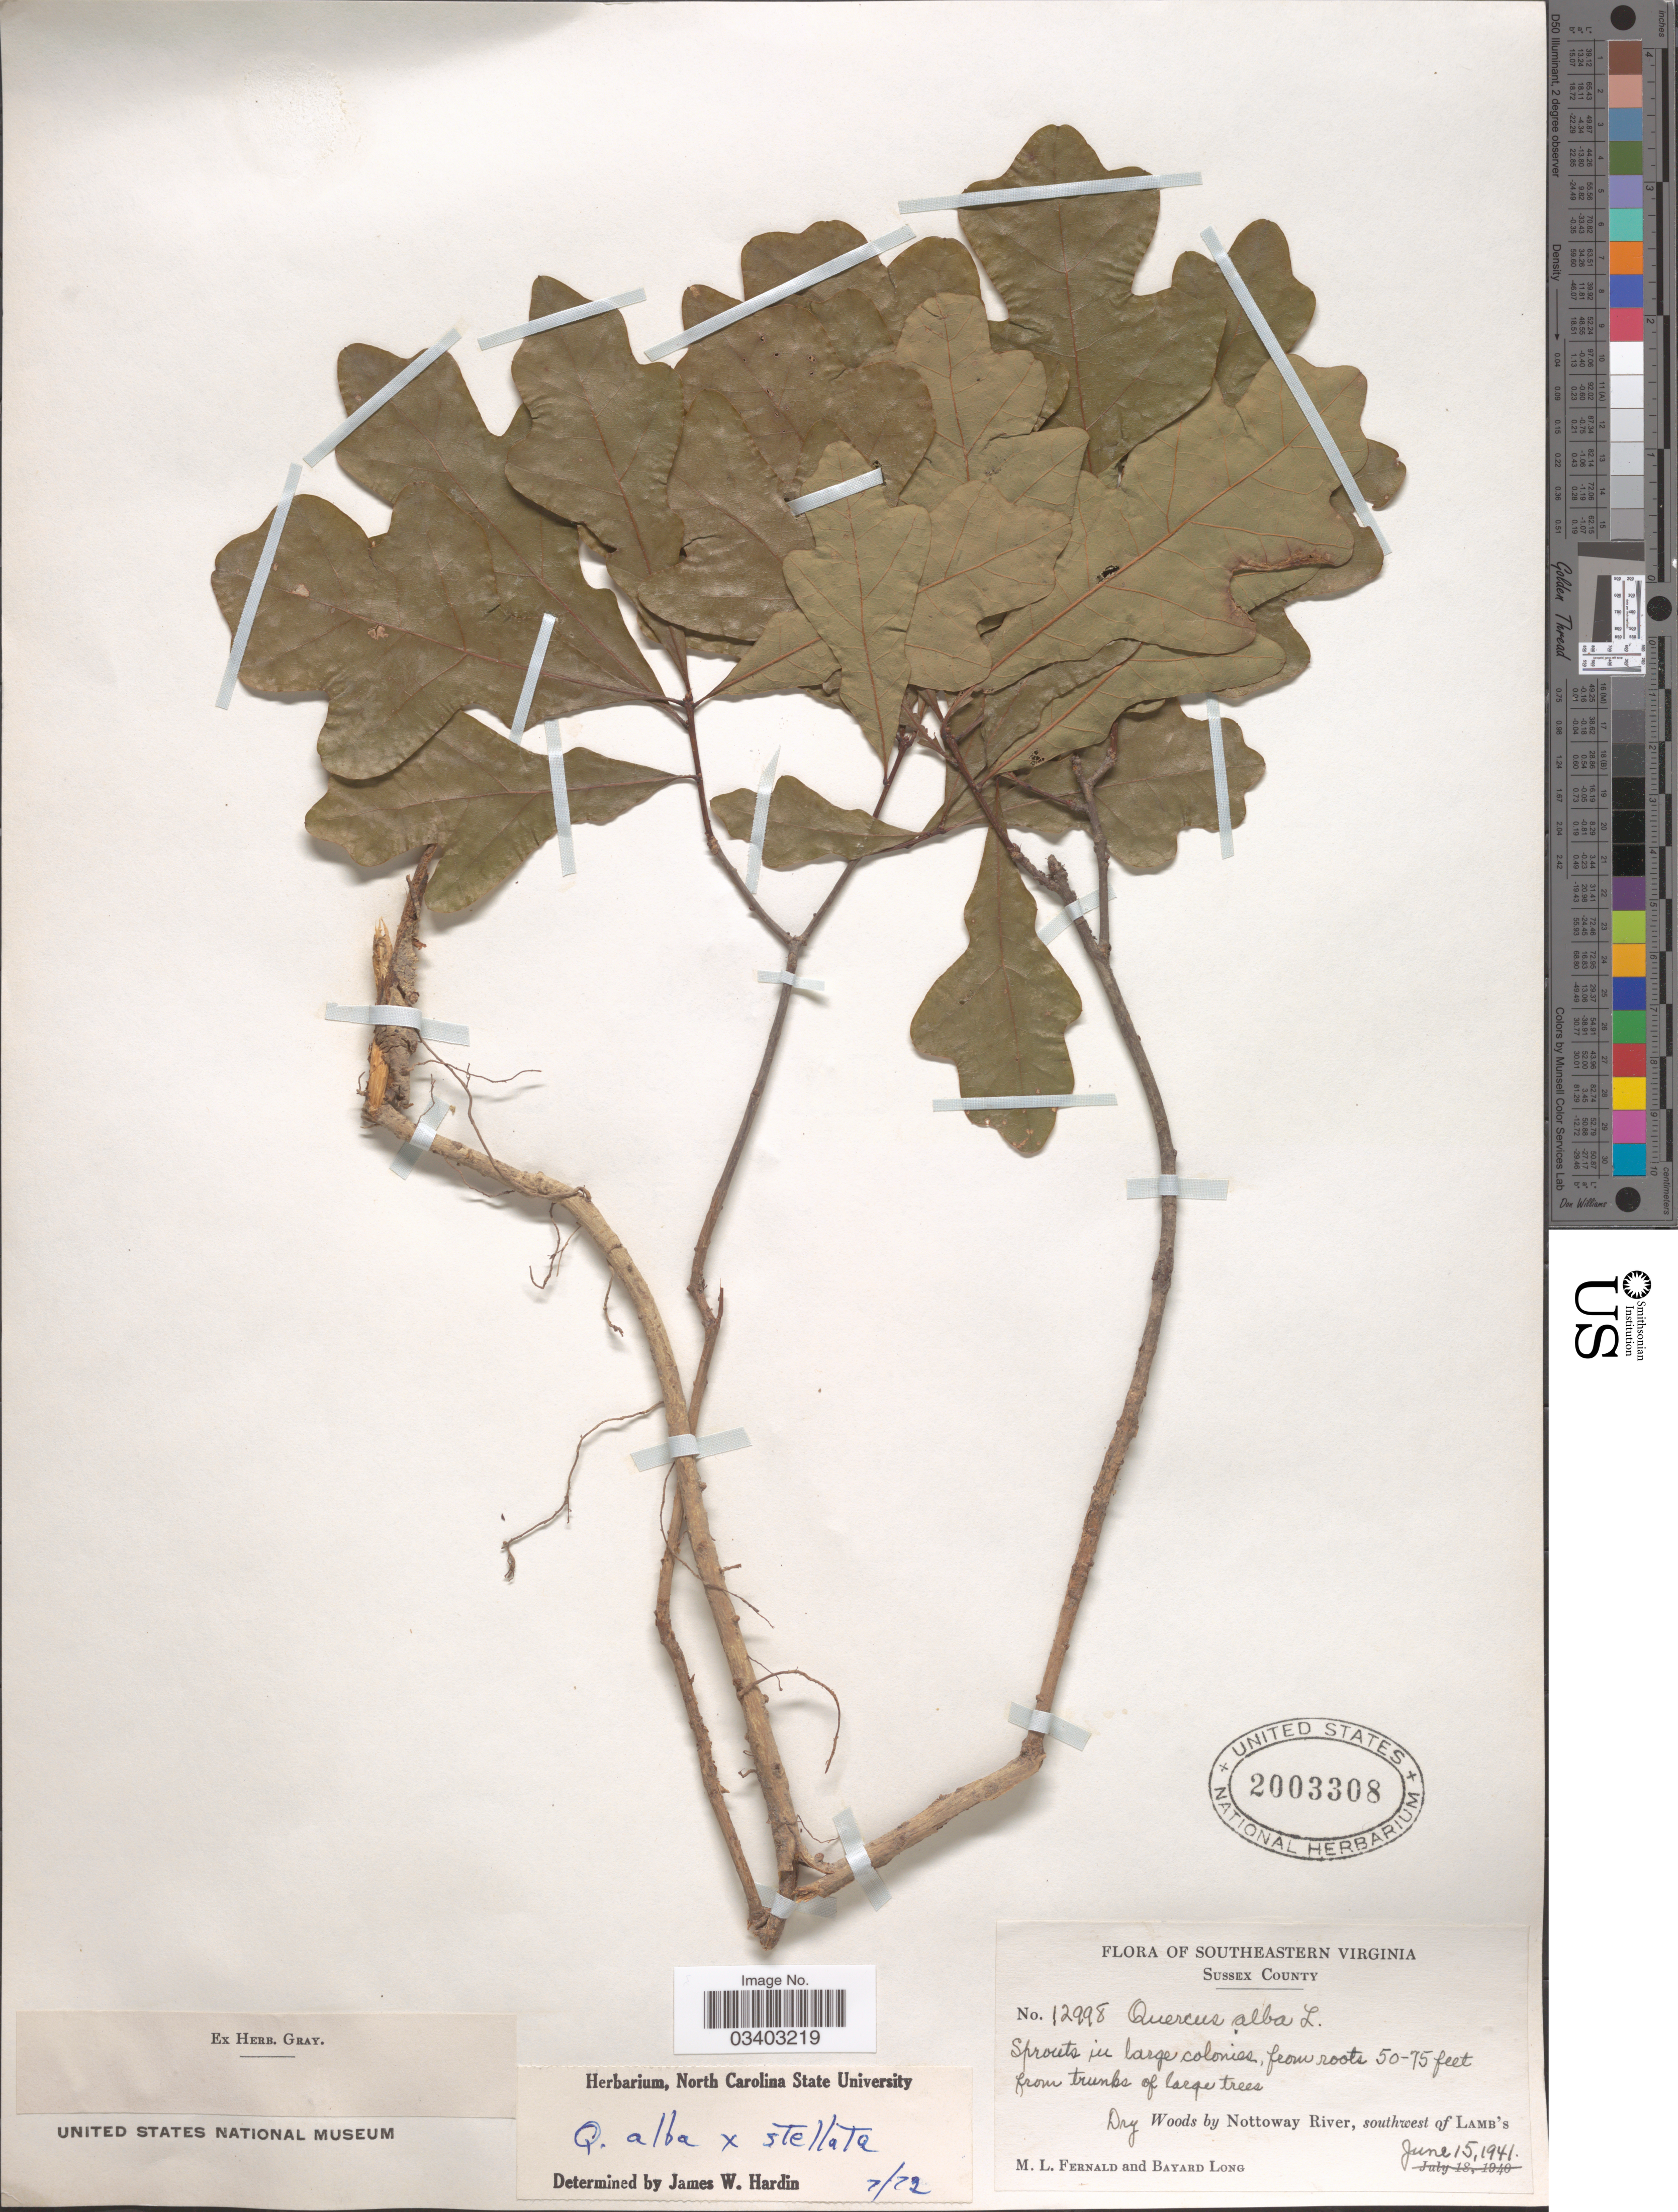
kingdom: Plantae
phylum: Tracheophyta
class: Magnoliopsida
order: Fagales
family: Fagaceae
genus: Quercus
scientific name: Quercus alba x Q. stellata Wangenh.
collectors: M. L. Fernald & B. Long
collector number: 12998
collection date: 1941-06-15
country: United States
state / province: Virginia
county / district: Sussex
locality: Southeastern Virginia. Sussex County. Nottoway River, southwest of Lamb's.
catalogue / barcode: US 2003308